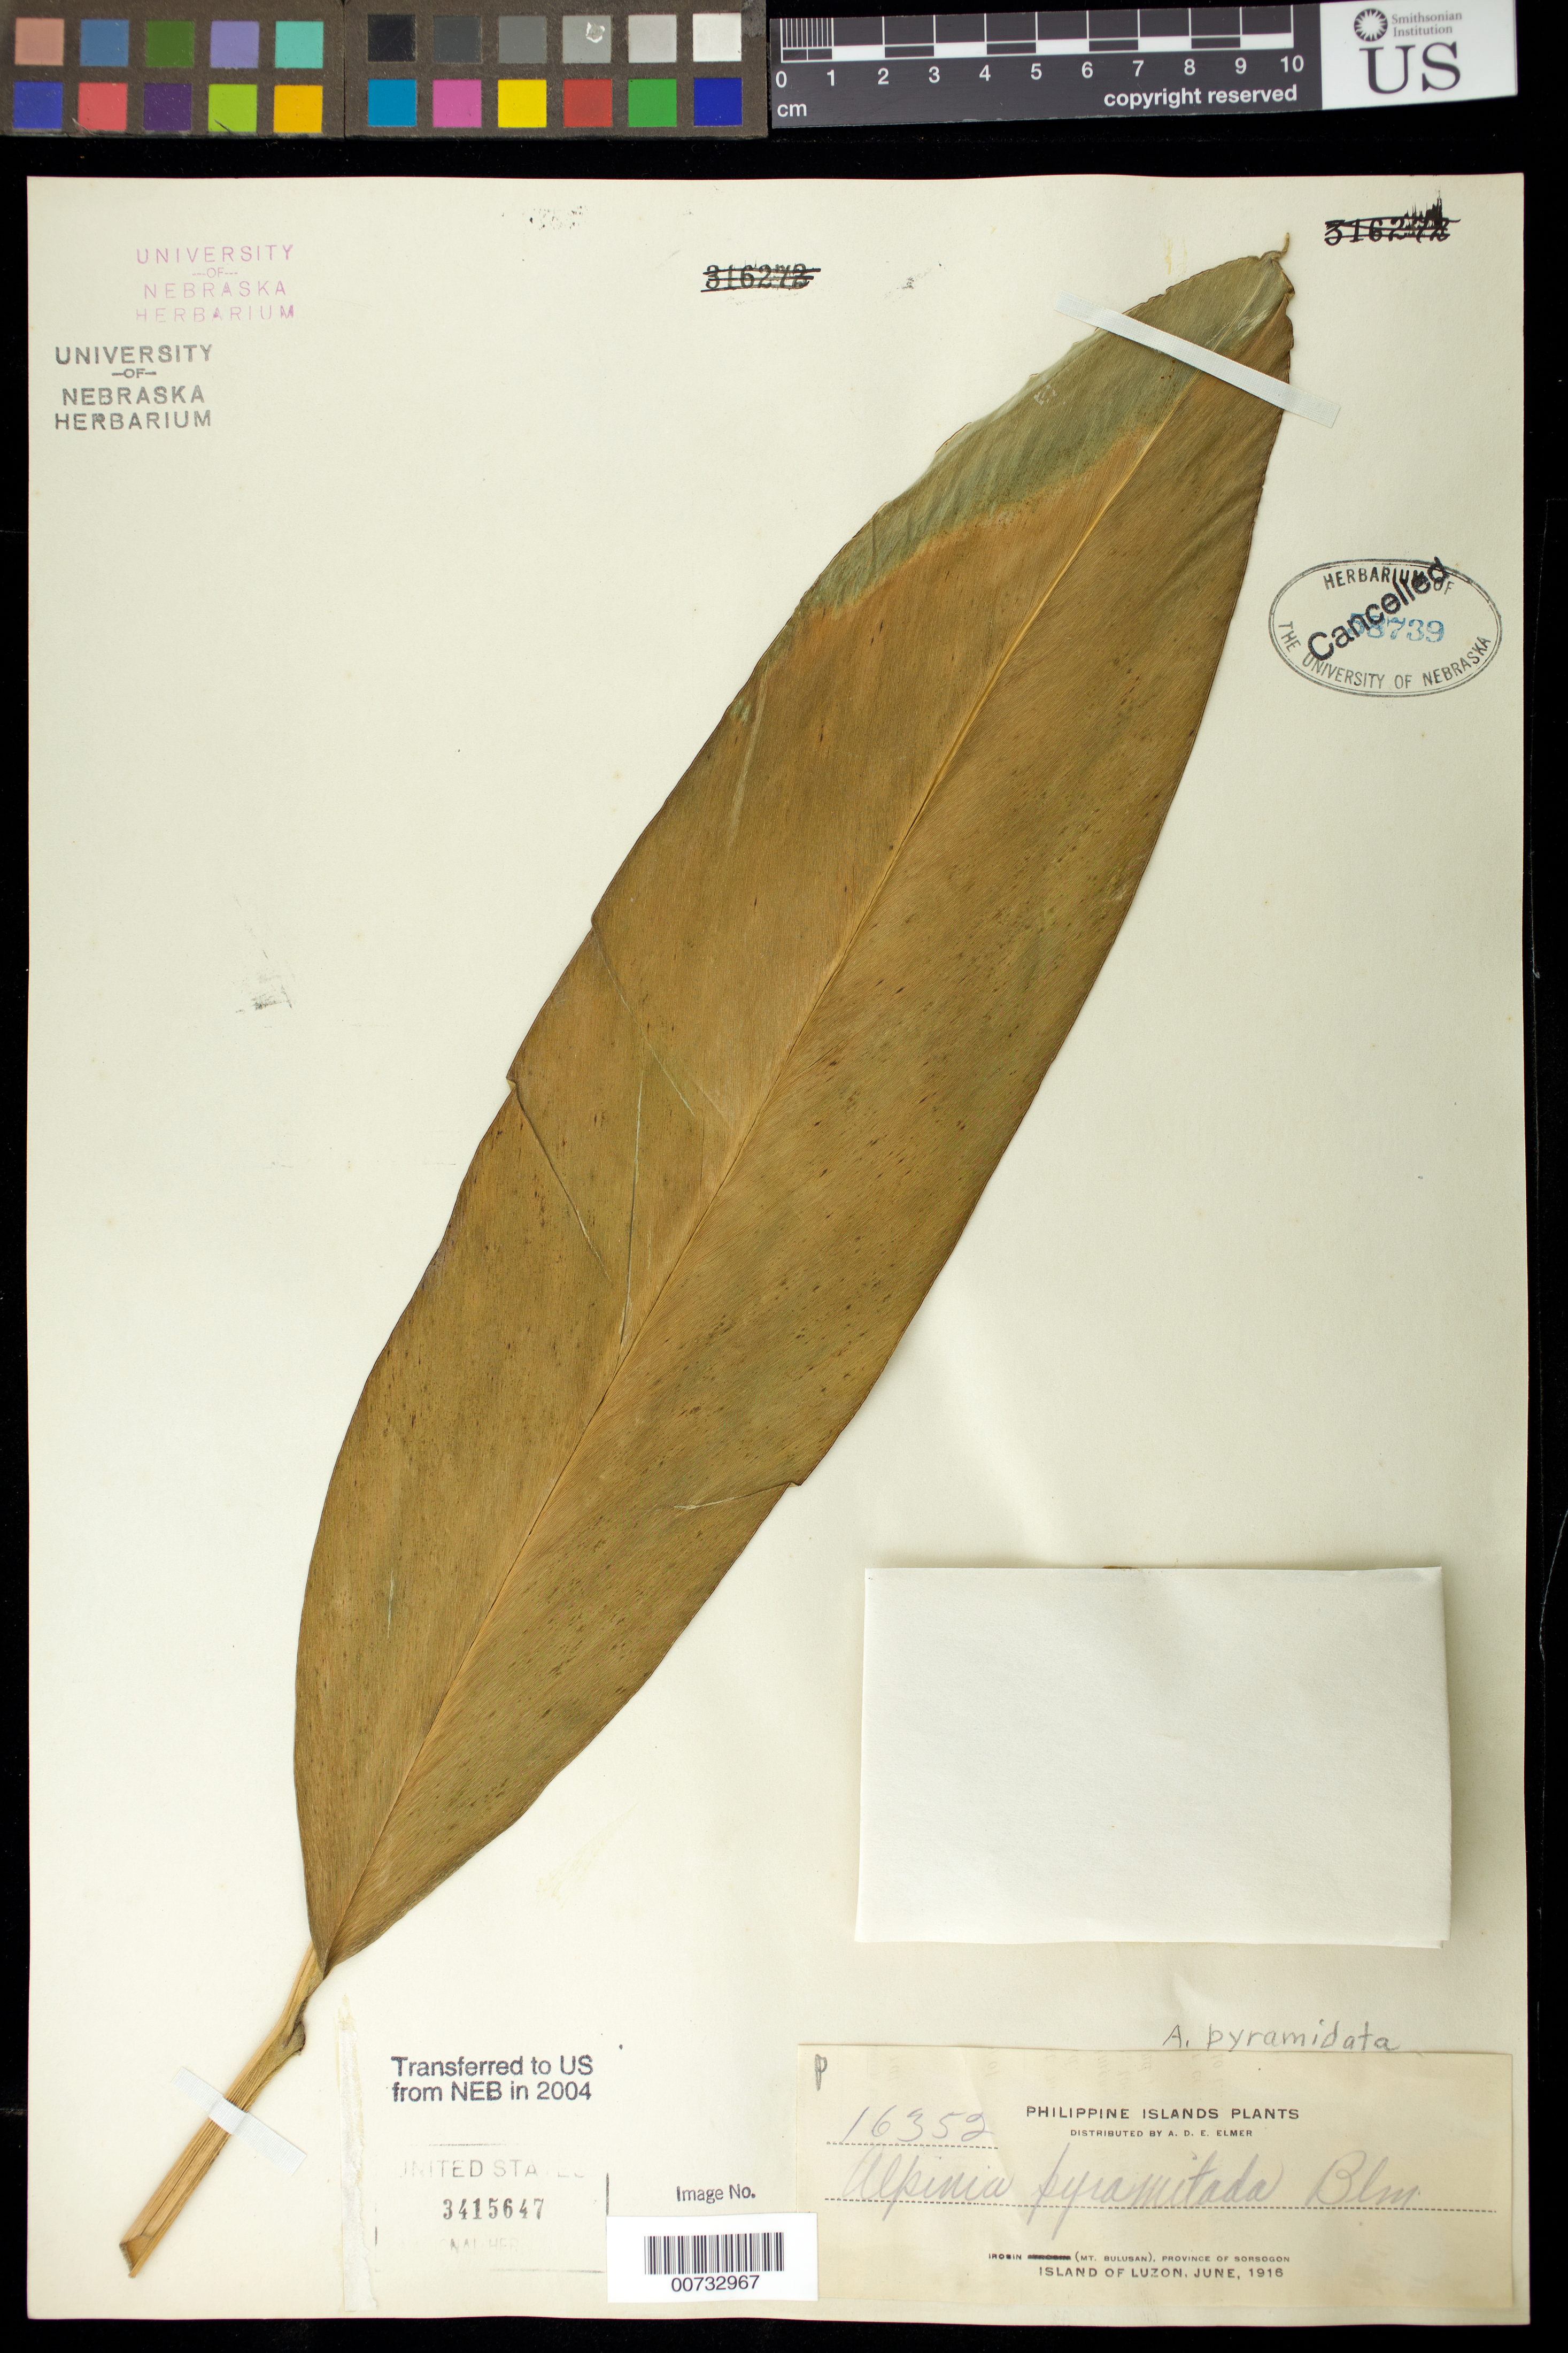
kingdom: Plantae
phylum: Tracheophyta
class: Liliopsida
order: Zingiberales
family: Zingiberaceae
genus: Alpinia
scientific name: Alpinia galanga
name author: (L.) Willd.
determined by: Docot, Rudolph Valentino A.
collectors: A. D. E. Elmer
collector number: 16352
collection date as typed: Jun 1916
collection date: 1916-06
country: Philippines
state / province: Bicol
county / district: Sorsogon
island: Luzon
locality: Irosin (Mt. Bulusan).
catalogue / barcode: US 3415647